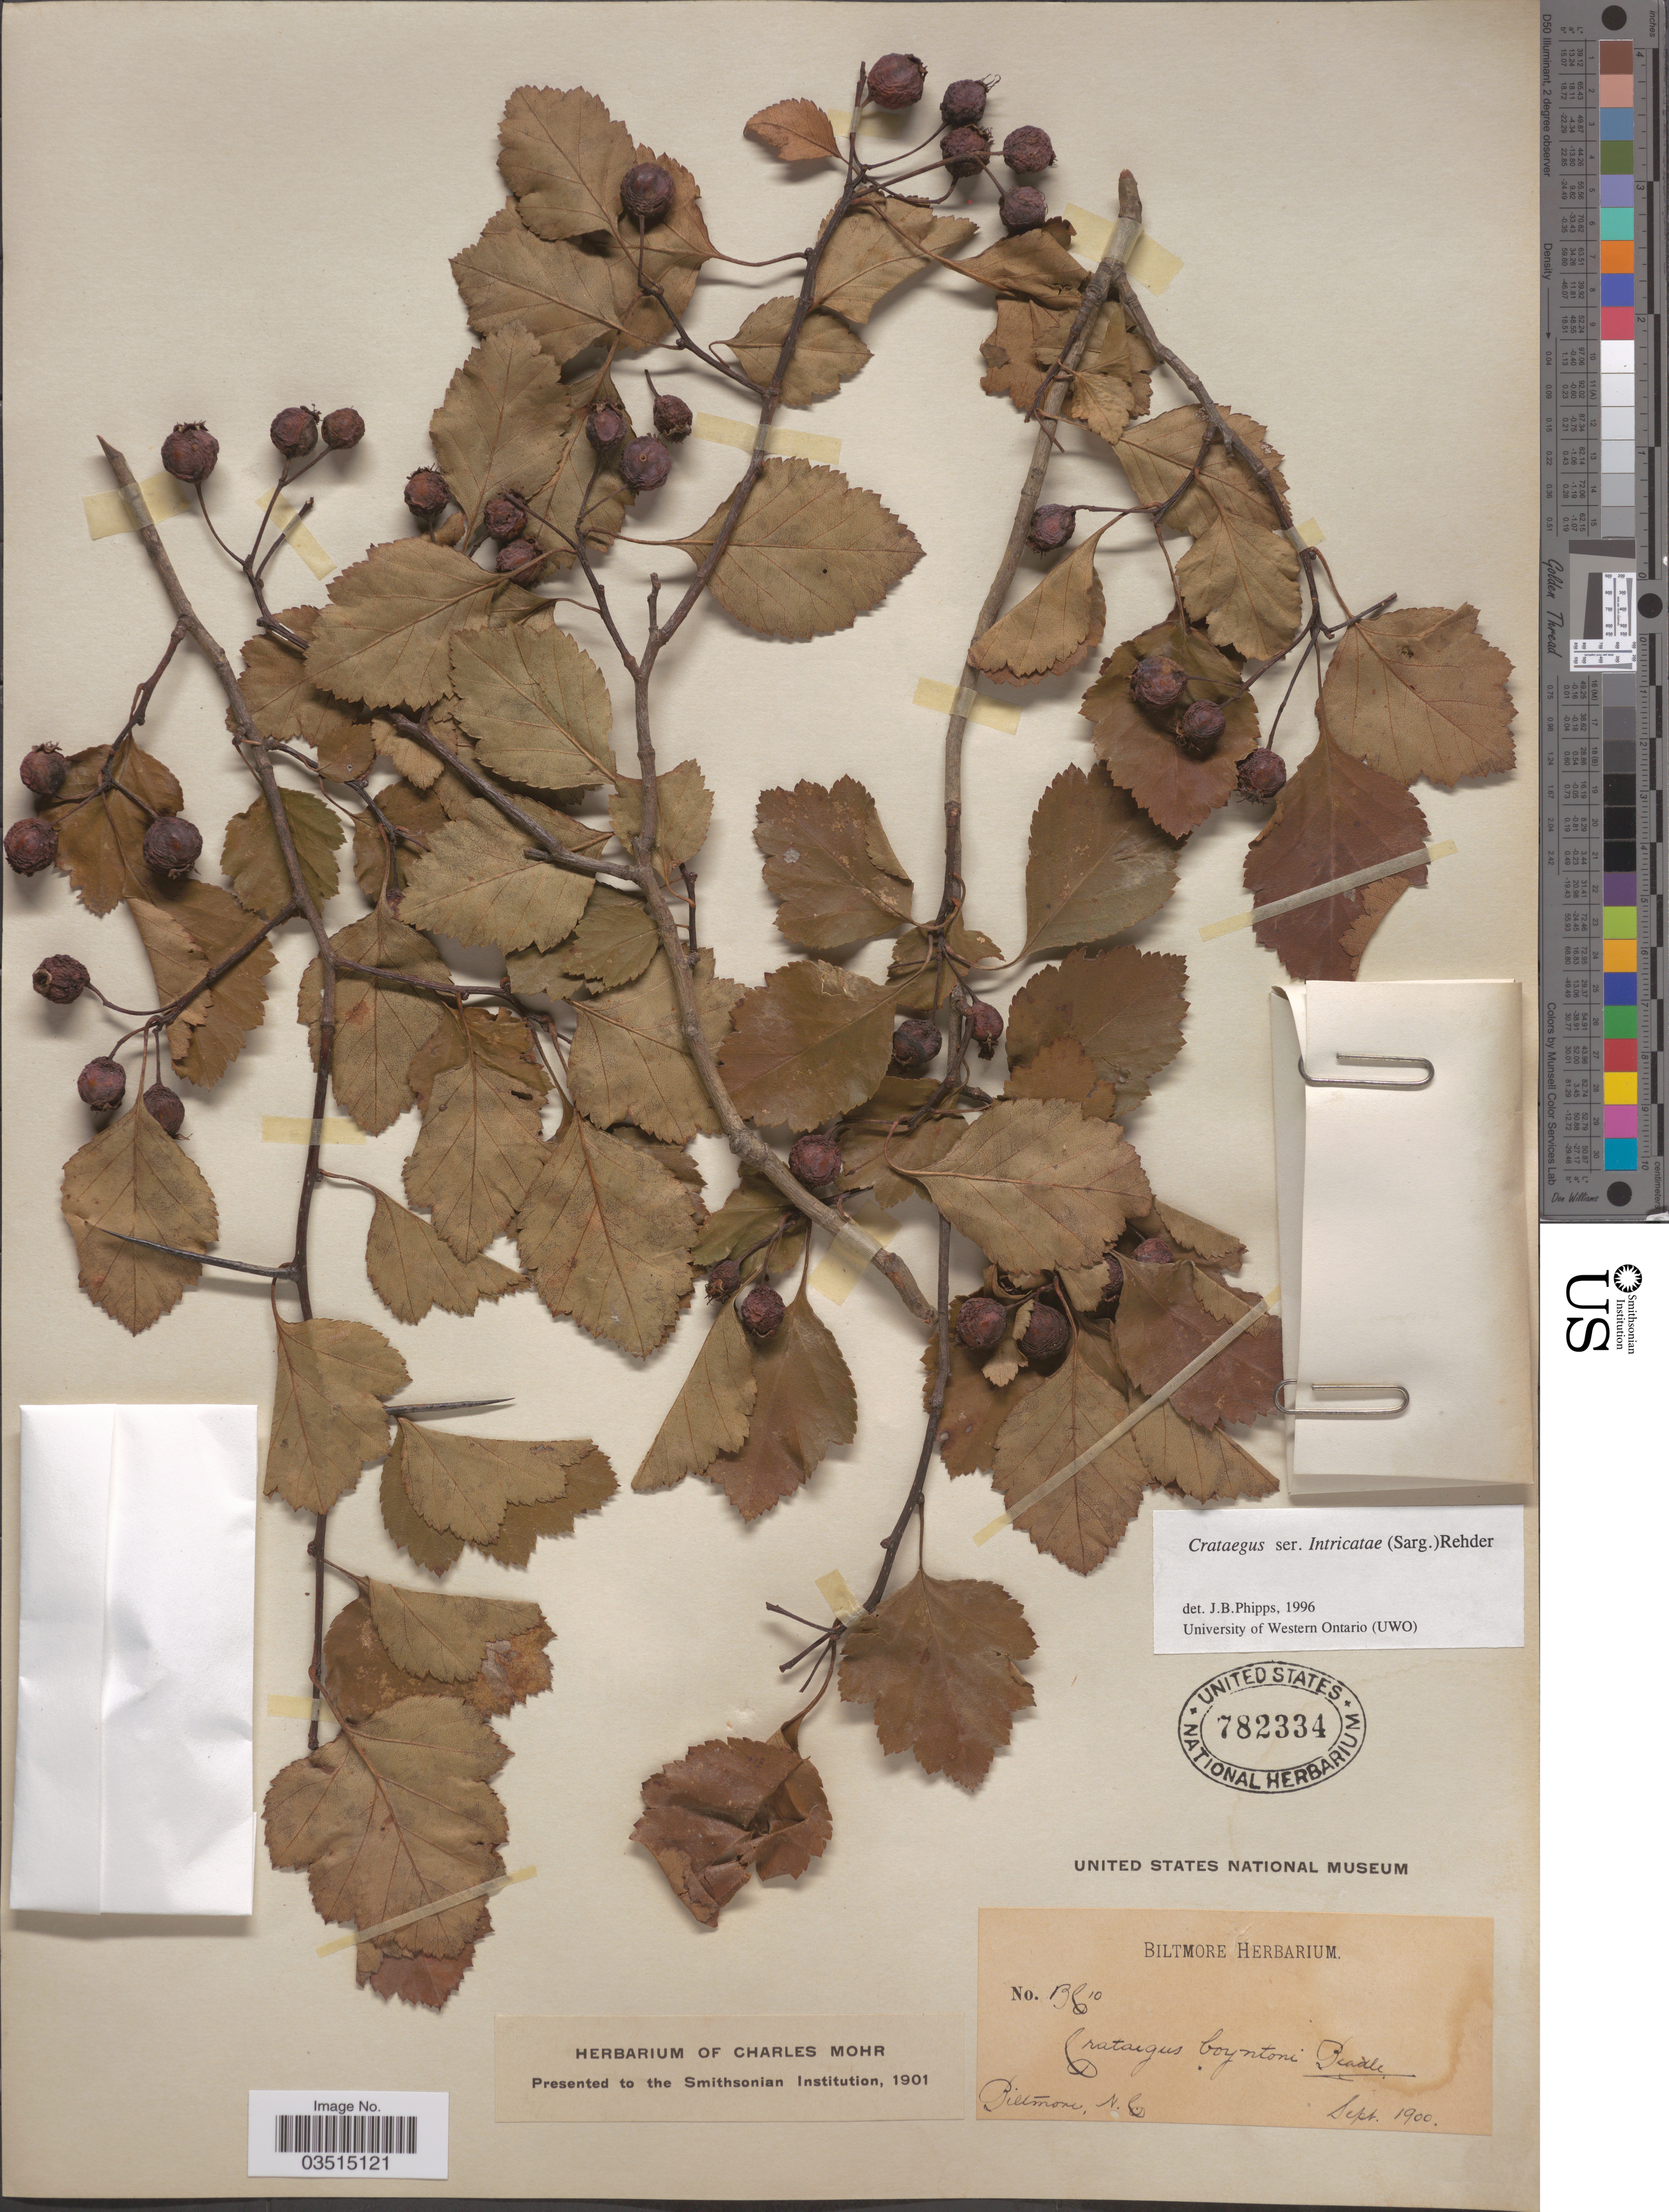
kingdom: Plantae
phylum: Tracheophyta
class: Magnoliopsida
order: Rosales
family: Rosaceae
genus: Crataegus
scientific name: Crataegus intricata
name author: Lange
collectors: ex herb. Biltmore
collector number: BC10*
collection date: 1900-09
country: United States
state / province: North Carolina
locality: Biltmore.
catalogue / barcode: US 782334